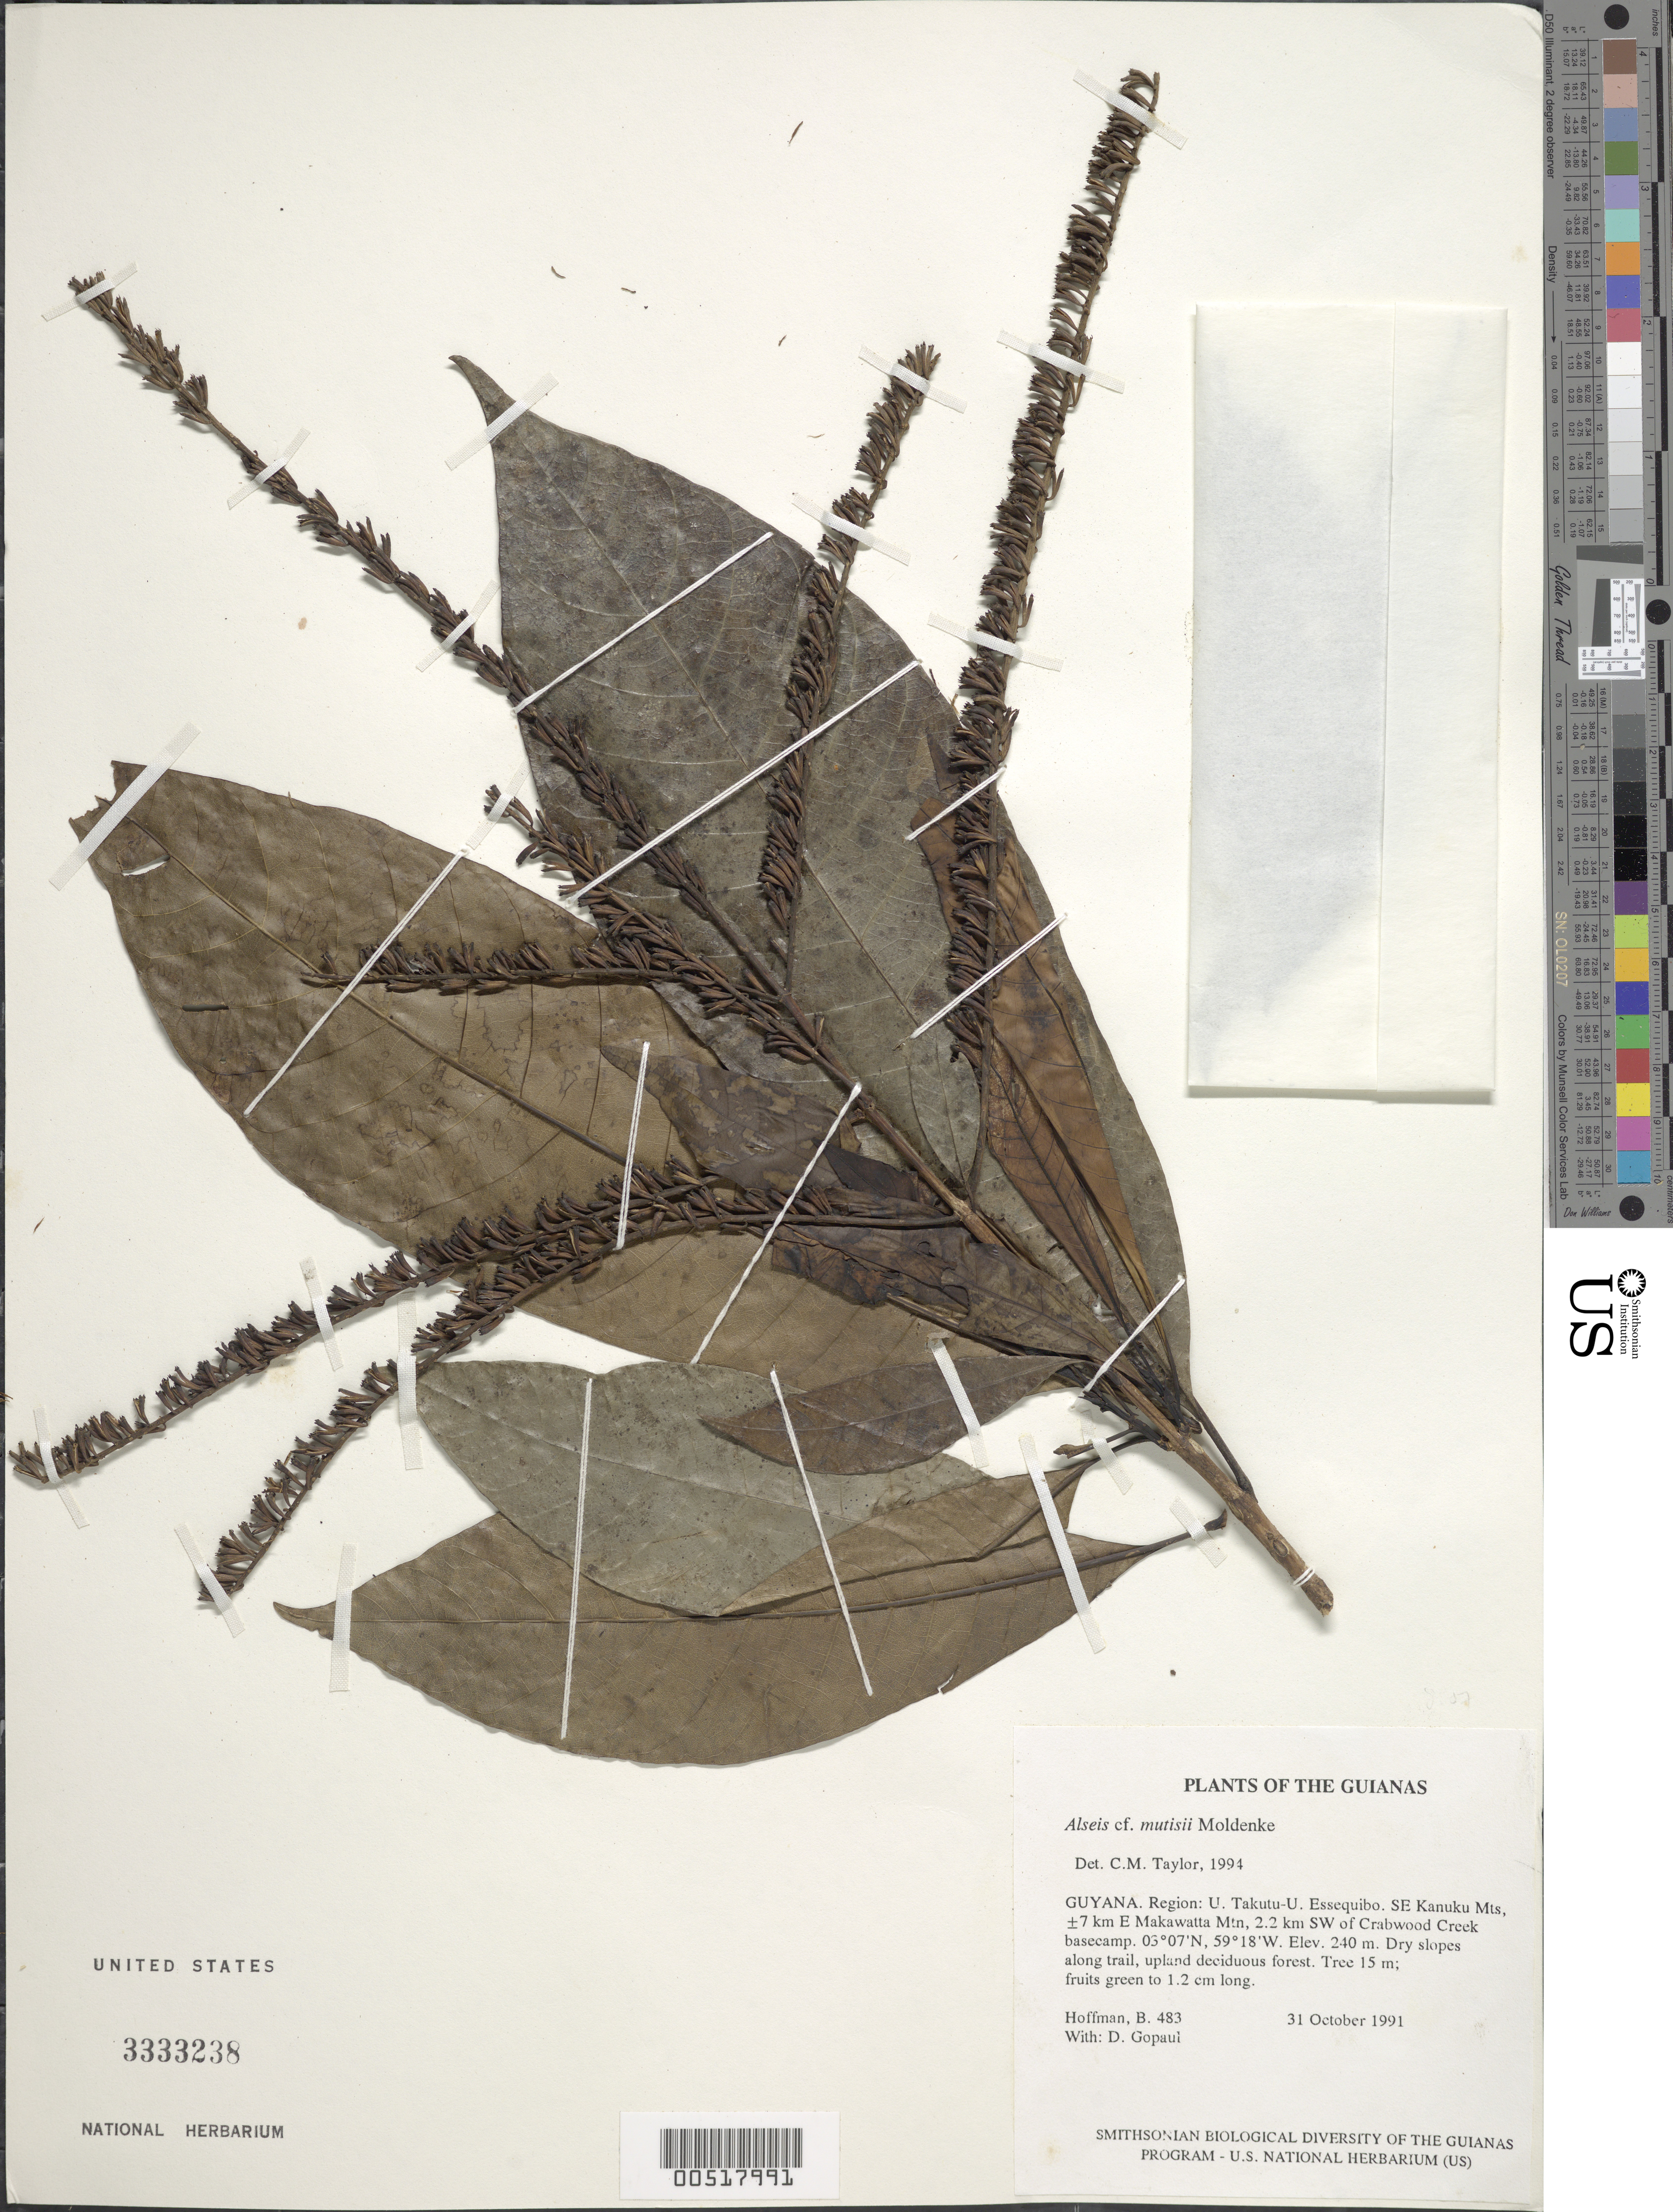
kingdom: Plantae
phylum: Tracheophyta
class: Magnoliopsida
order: Gentianales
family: Rubiaceae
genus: Alseis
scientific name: Alseis mutisii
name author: Moldenke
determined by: Taylor, Charlotte M.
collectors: B. Hoffman & D. Gopaul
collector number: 483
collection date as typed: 31 October 1991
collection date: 1991-10-31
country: Guyana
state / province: U. Takutu-U. Essequibo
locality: SE Kanuku Mts, ±7 km E of Makawatta Mountain, 2.2 km SW of Crabwood Creek basecamp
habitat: Dry slopes along trail, upland deciduous forest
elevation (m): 240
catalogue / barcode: US 3333238